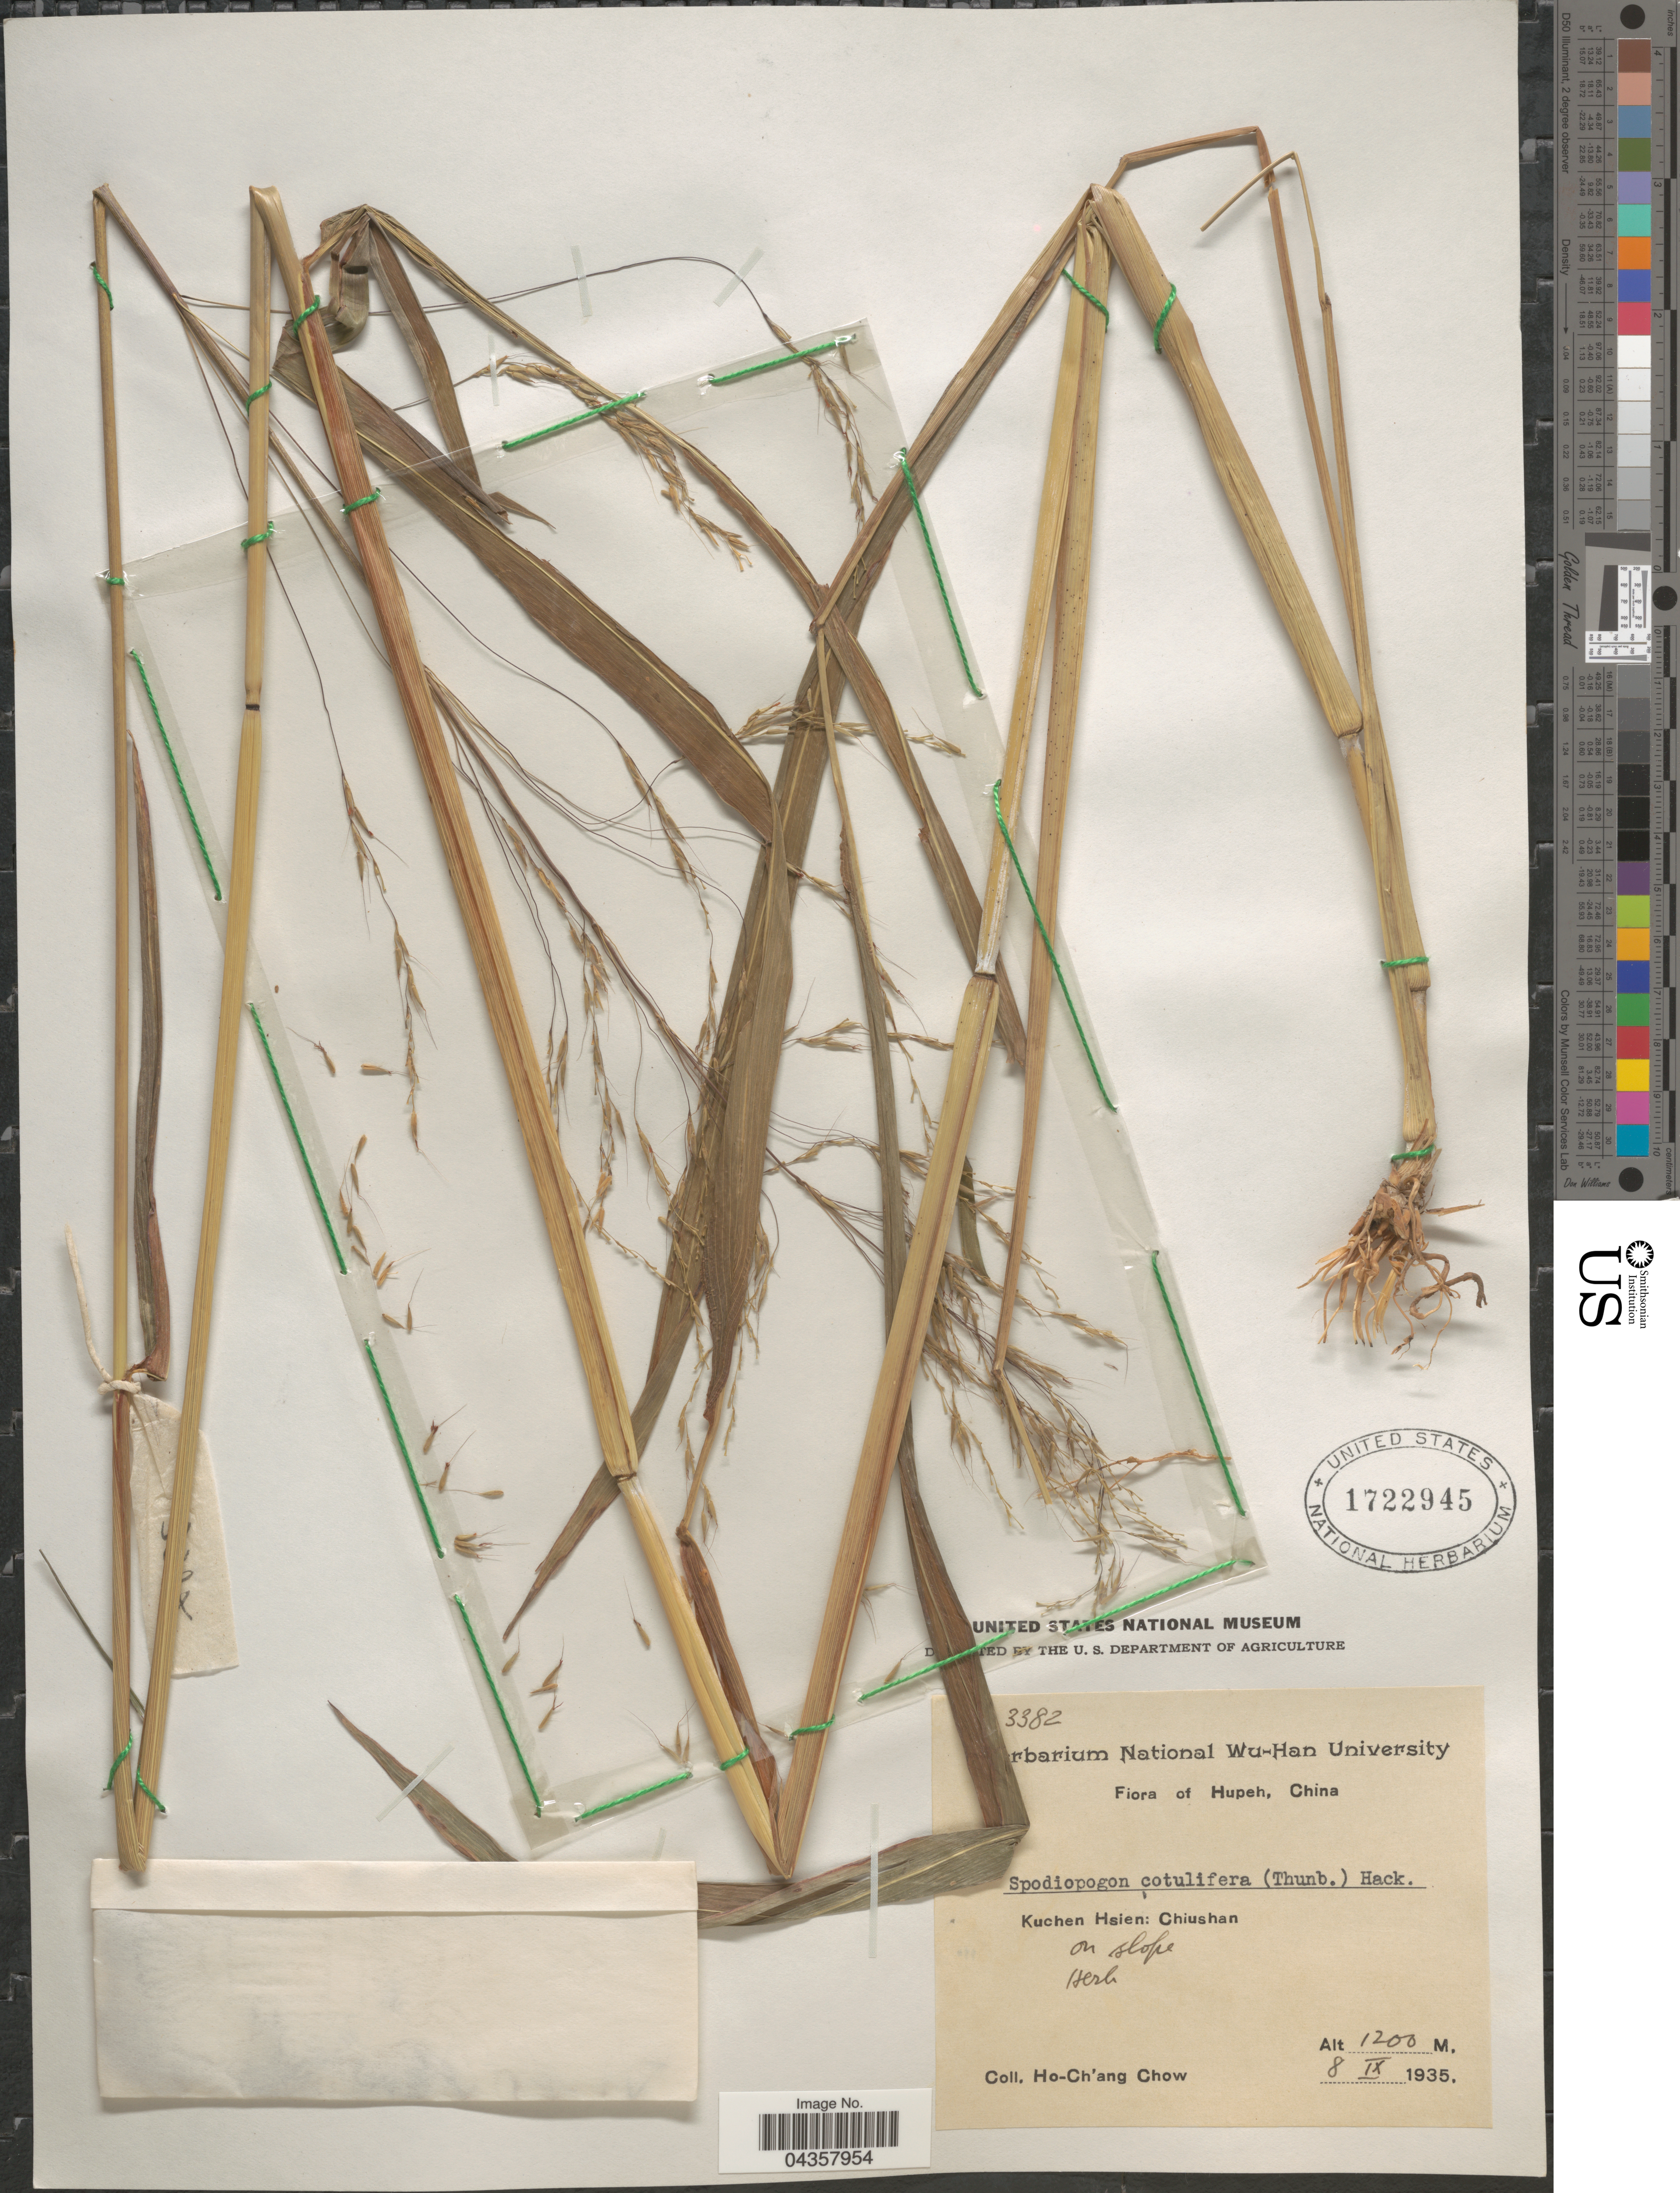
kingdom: Plantae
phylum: Tracheophyta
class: Liliopsida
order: Poales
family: Poaceae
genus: Spodiopogon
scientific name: Spodiopogon cotulifer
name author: (Thunb.) Hack.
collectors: H. Chow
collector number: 3382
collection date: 1935-09-08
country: China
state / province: Hubei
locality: Hupeh. Kuchen Hsien: Chiushan on slope.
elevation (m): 1200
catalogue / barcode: US 1722945